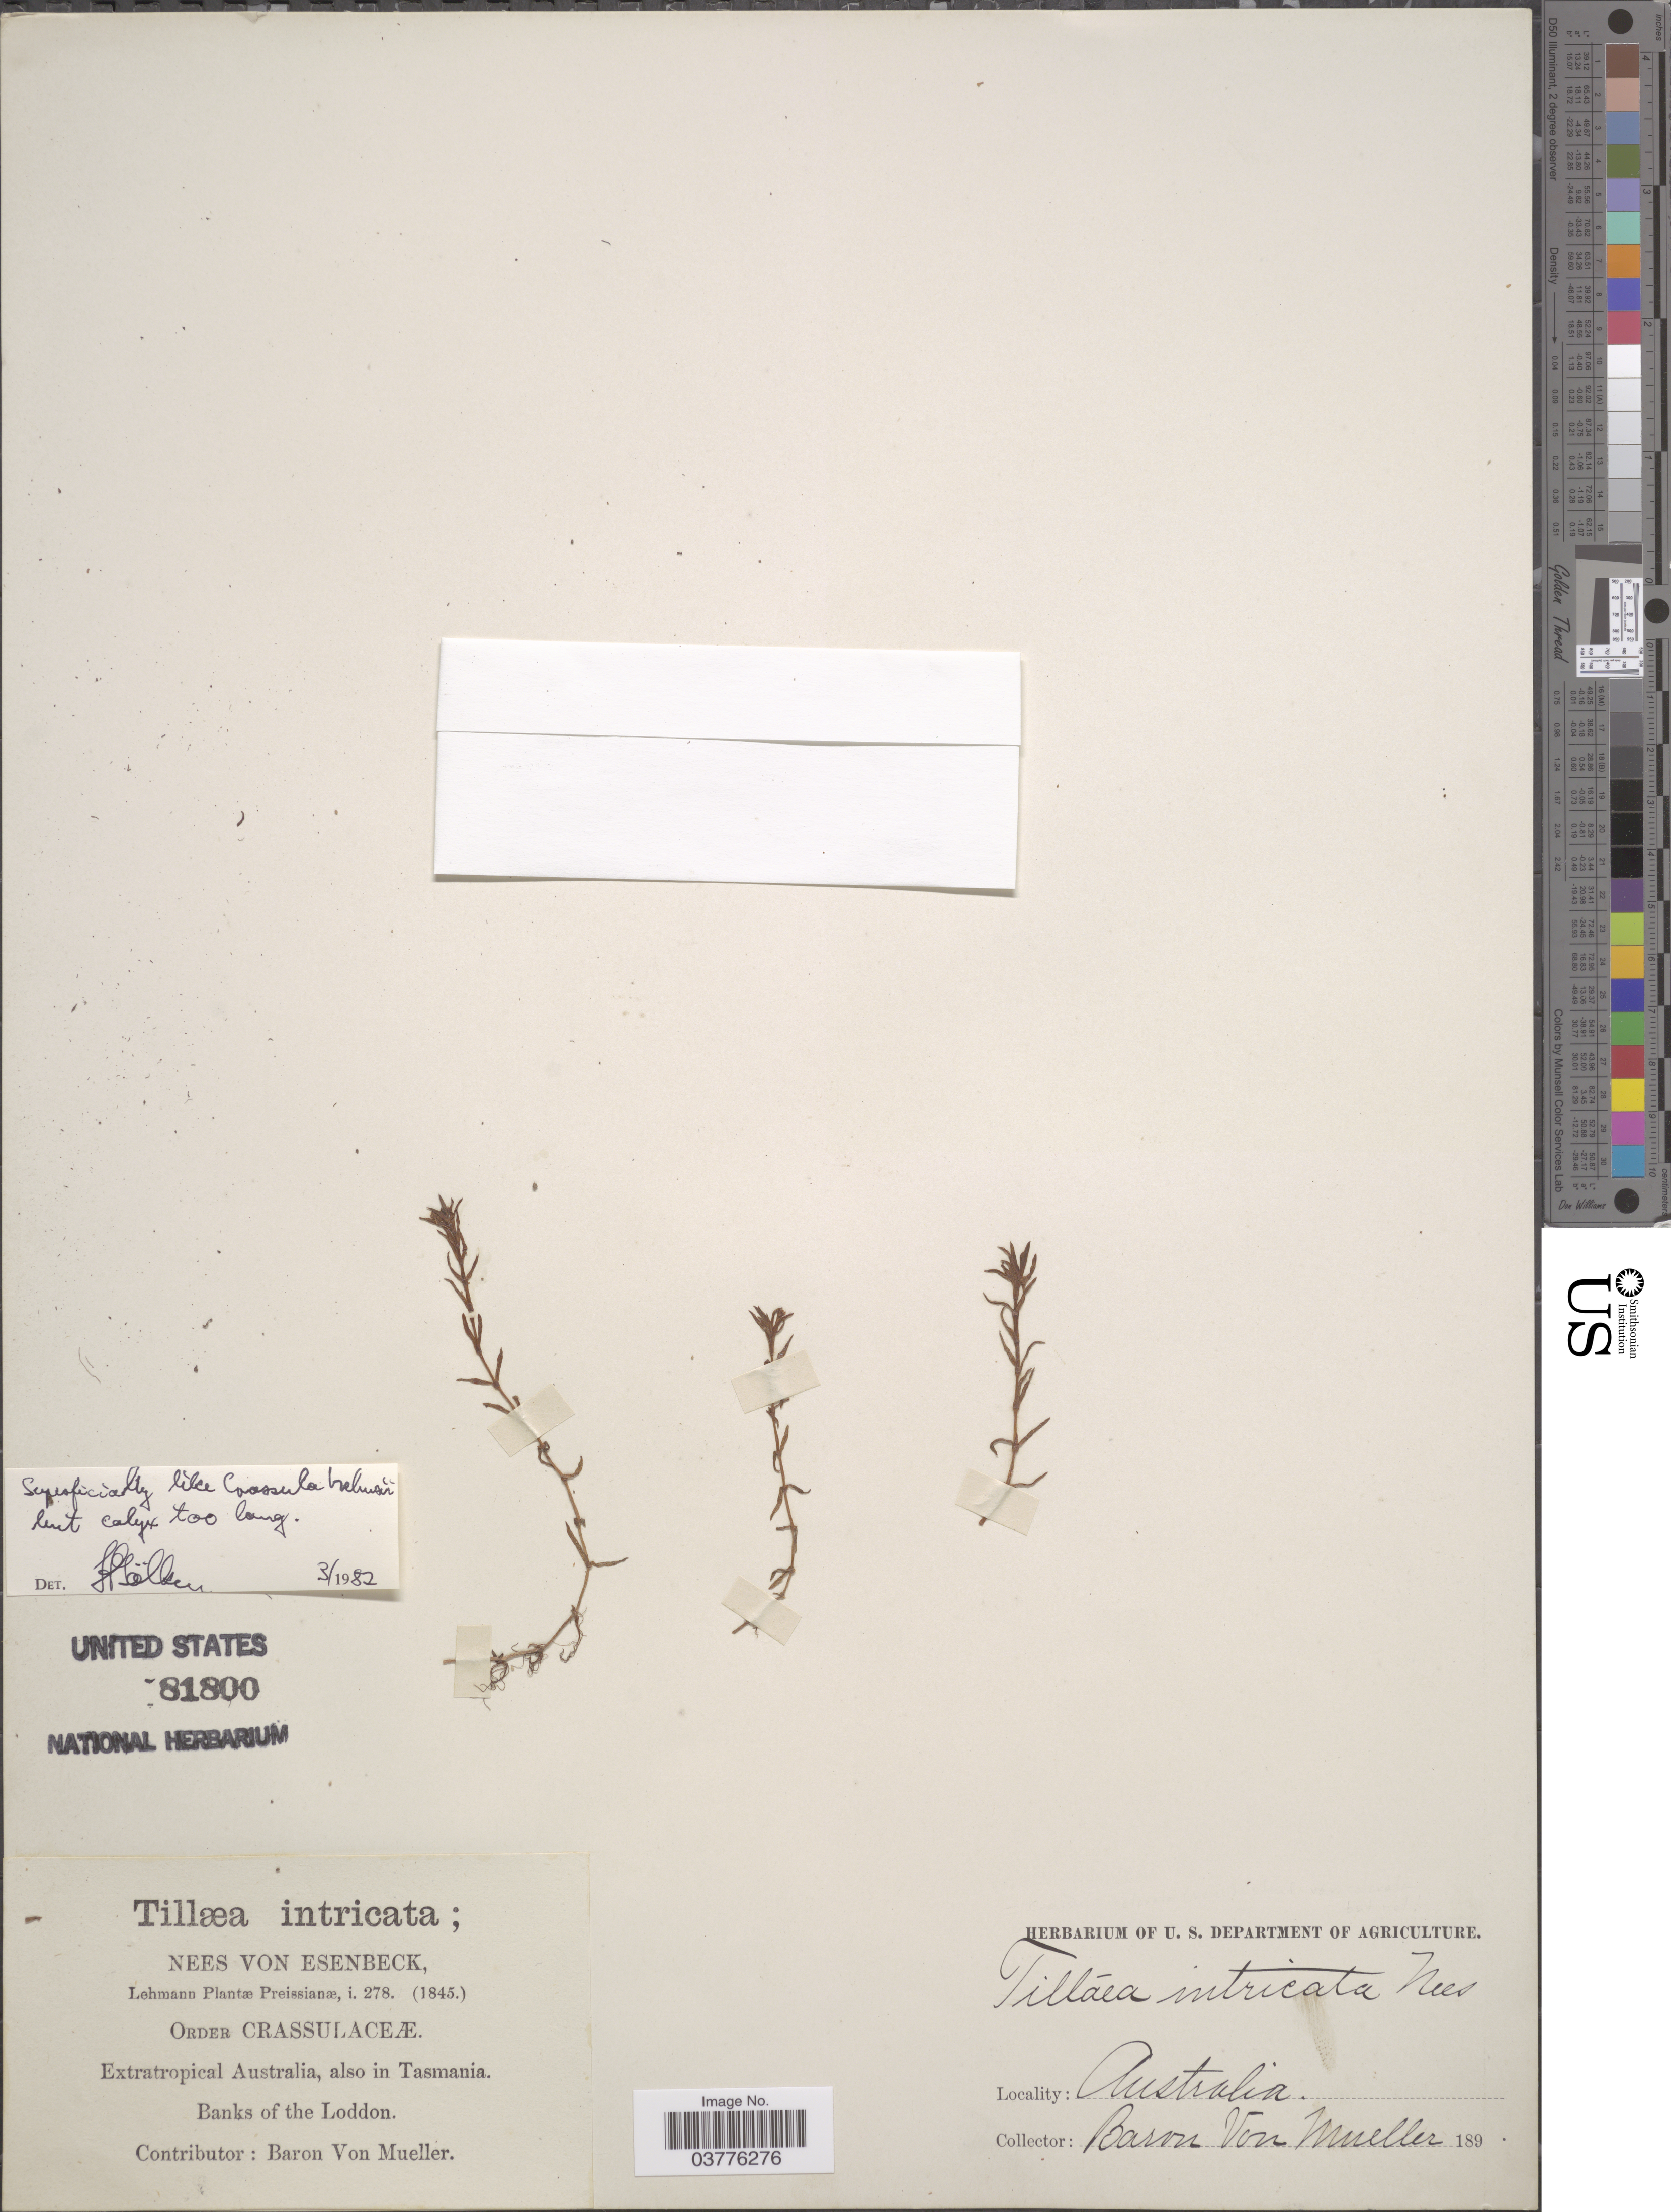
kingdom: Plantae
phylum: Tracheophyta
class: Magnoliopsida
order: Saxifragales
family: Crassulaceae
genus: Crassula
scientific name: Crassula helmsii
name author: (Kirk) Cockayne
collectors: B. von Mueller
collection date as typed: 189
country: Australia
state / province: Tasmania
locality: Extratropical Australia. Tasmania. Banks of the Loddon.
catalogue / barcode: US 81800